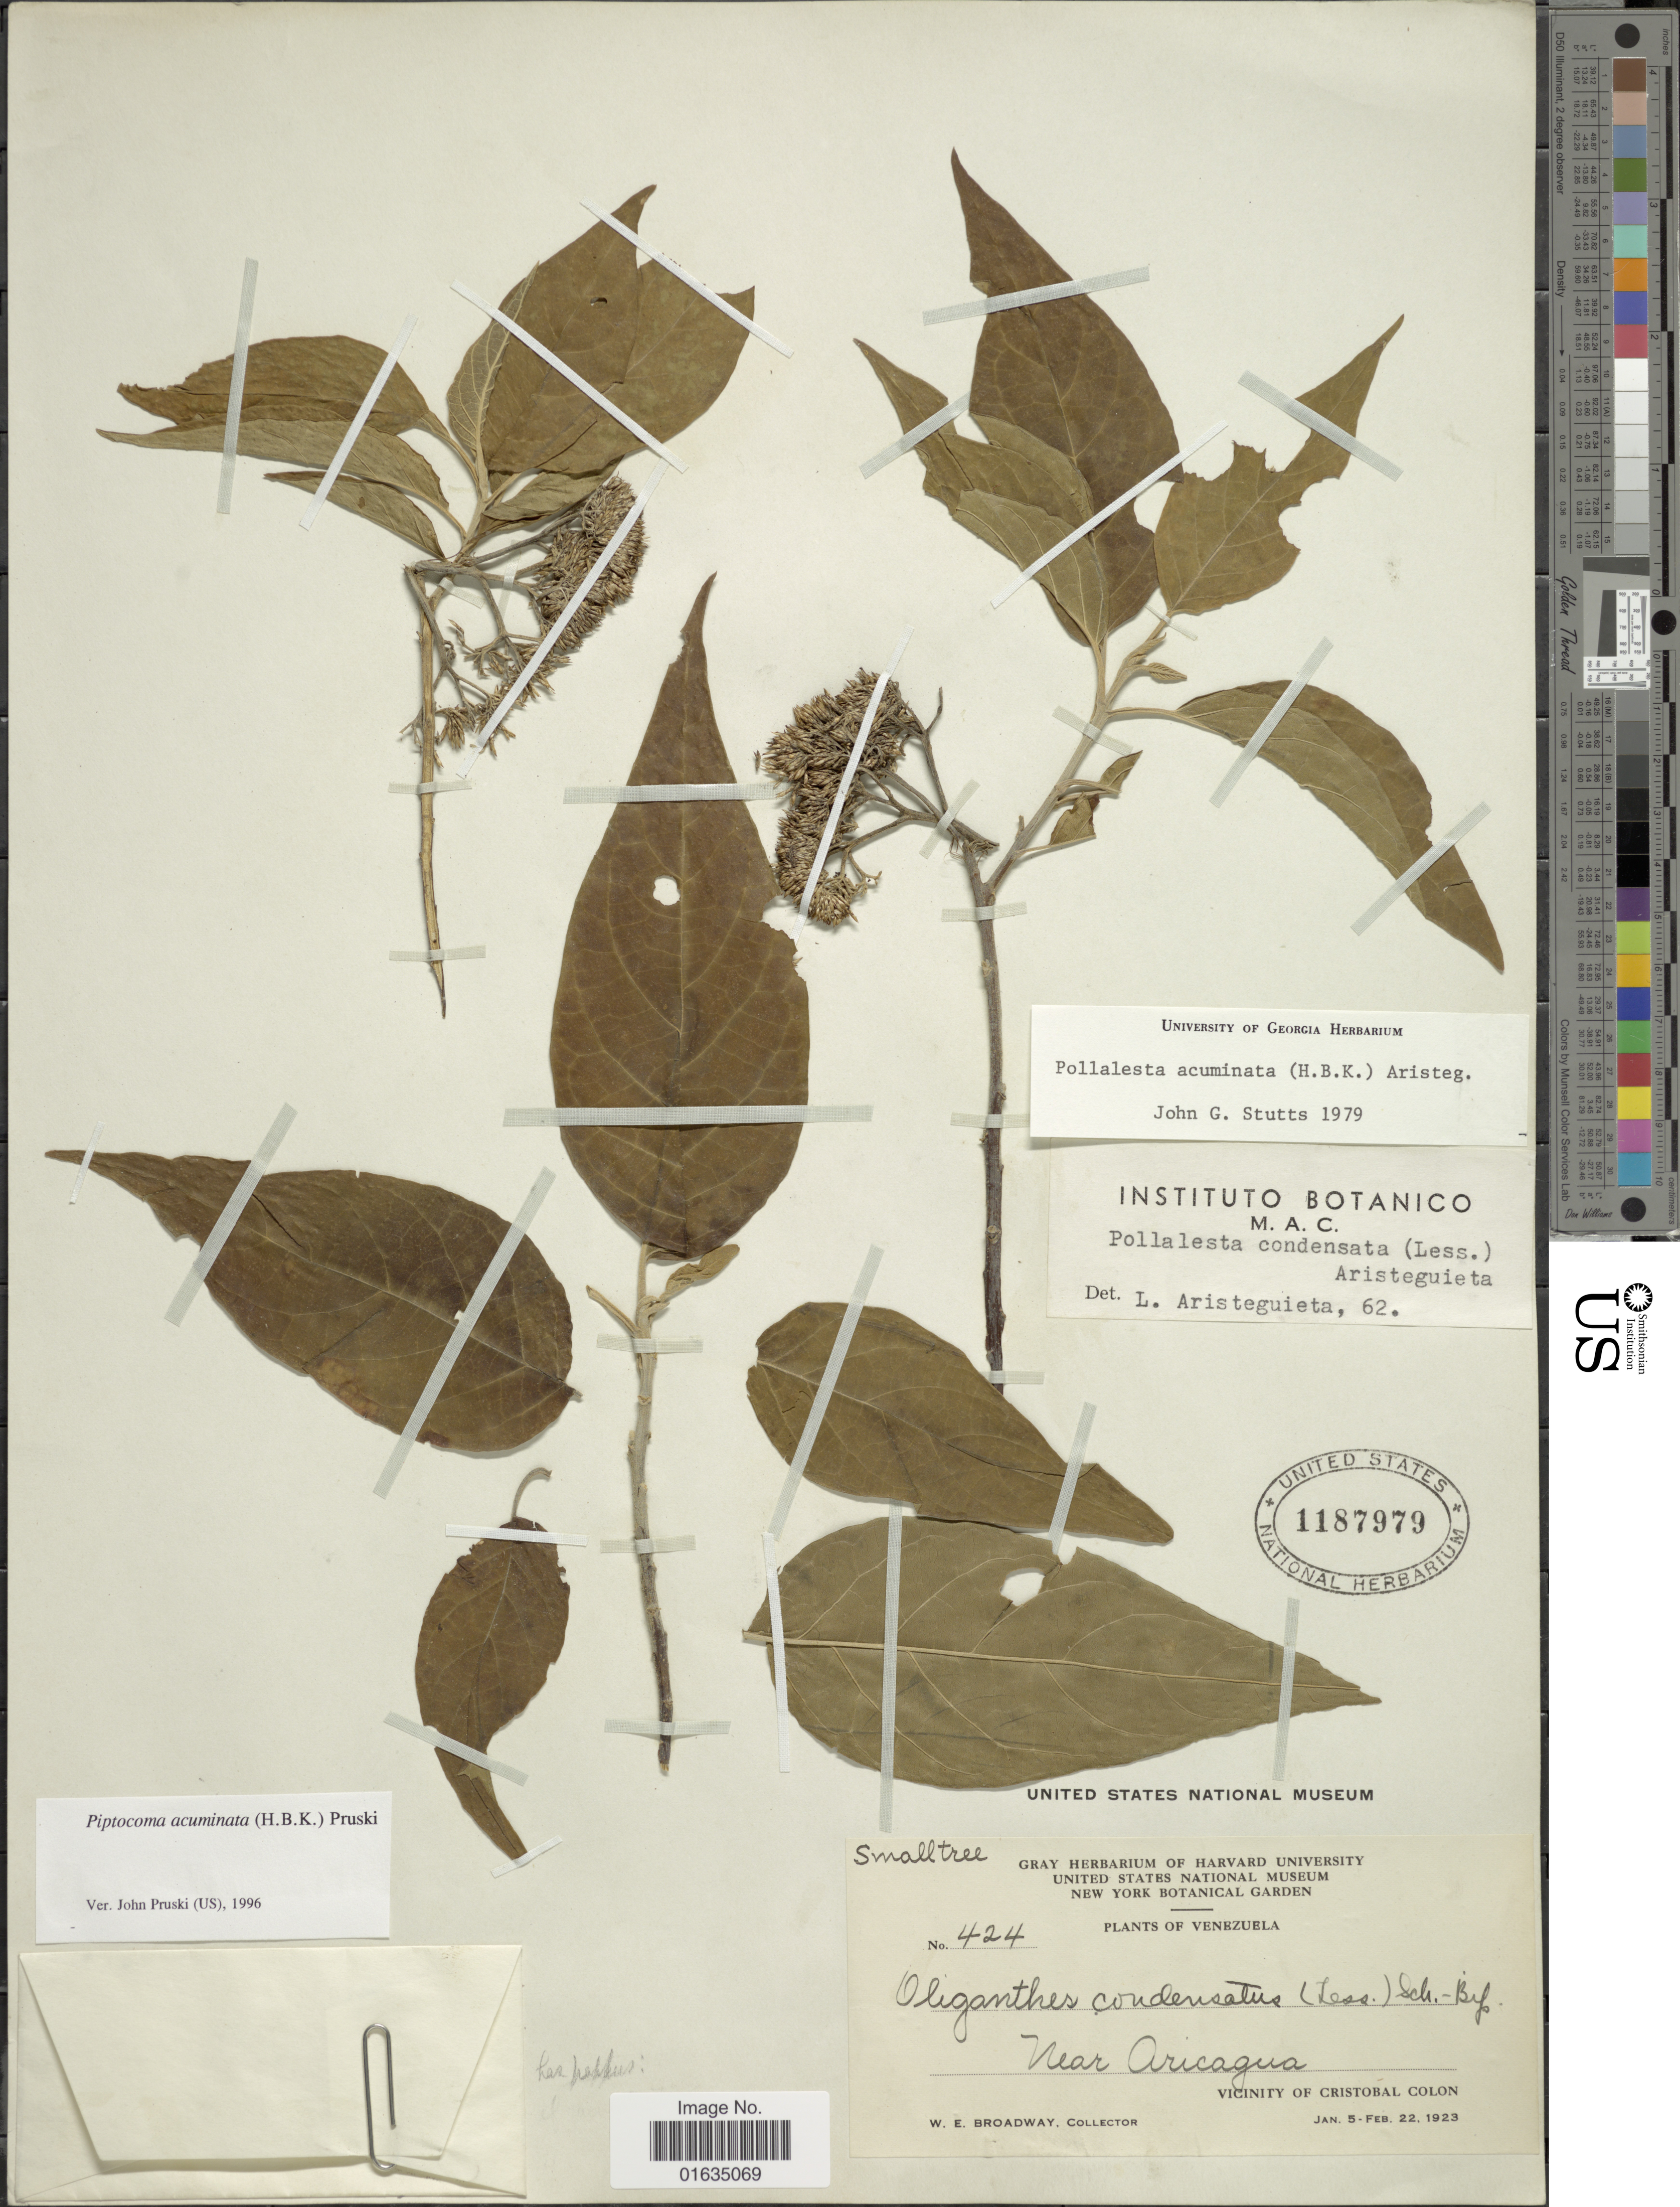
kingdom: Plantae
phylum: Tracheophyta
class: Magnoliopsida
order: Asterales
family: Asteraceae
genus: Pollalesta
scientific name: Pollalesta acuminata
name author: (Kunth) Aristeg.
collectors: W. E. Broadway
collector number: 424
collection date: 1923-01-05/1923-02-22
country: Venezuela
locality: Near Aricagua, Vicinity of Cristobal Colon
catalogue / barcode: US 1187979